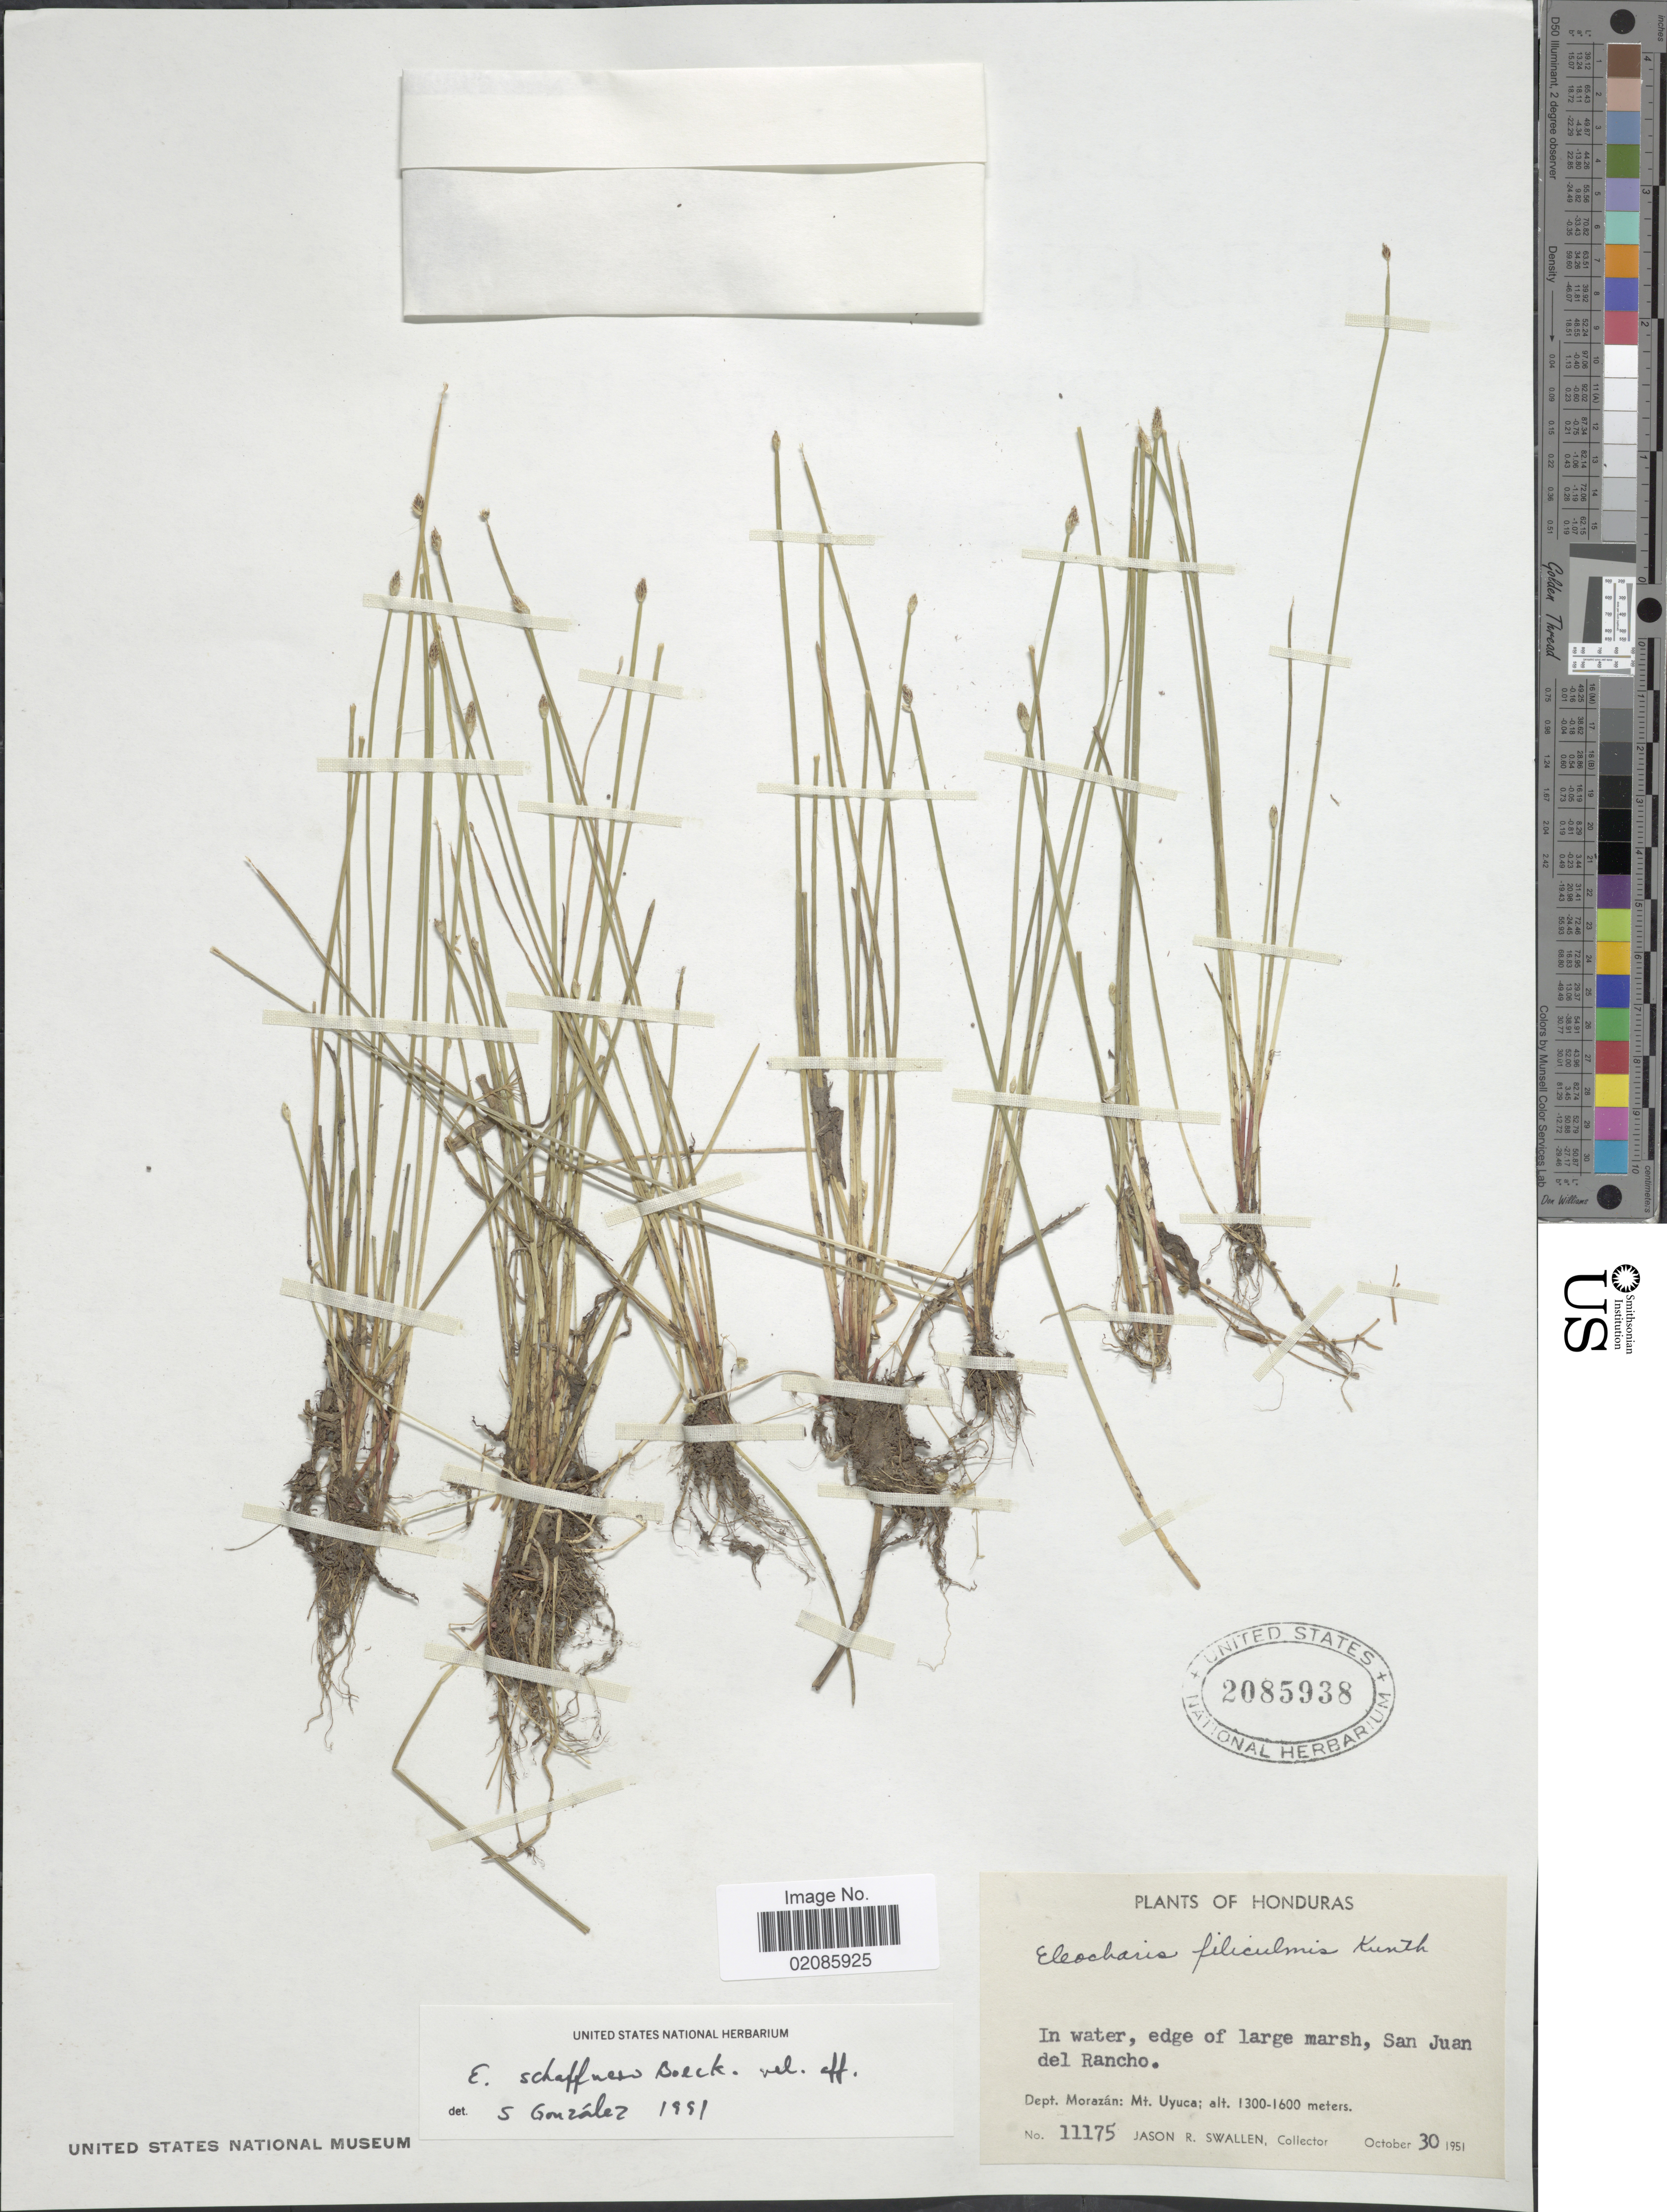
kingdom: Plantae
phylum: Tracheophyta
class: Liliopsida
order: Poales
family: Cyperaceae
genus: Eleocharis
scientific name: Eleocharis schaffneri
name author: Boeckeler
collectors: J. R. Swallen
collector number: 11175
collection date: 1951-10-30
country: Honduras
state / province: Fco. Morazán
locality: In water, edge of large marsh, San Juan del Rancho. Dept. Morazán: Mt. Uyuca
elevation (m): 1300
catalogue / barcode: US 2085938